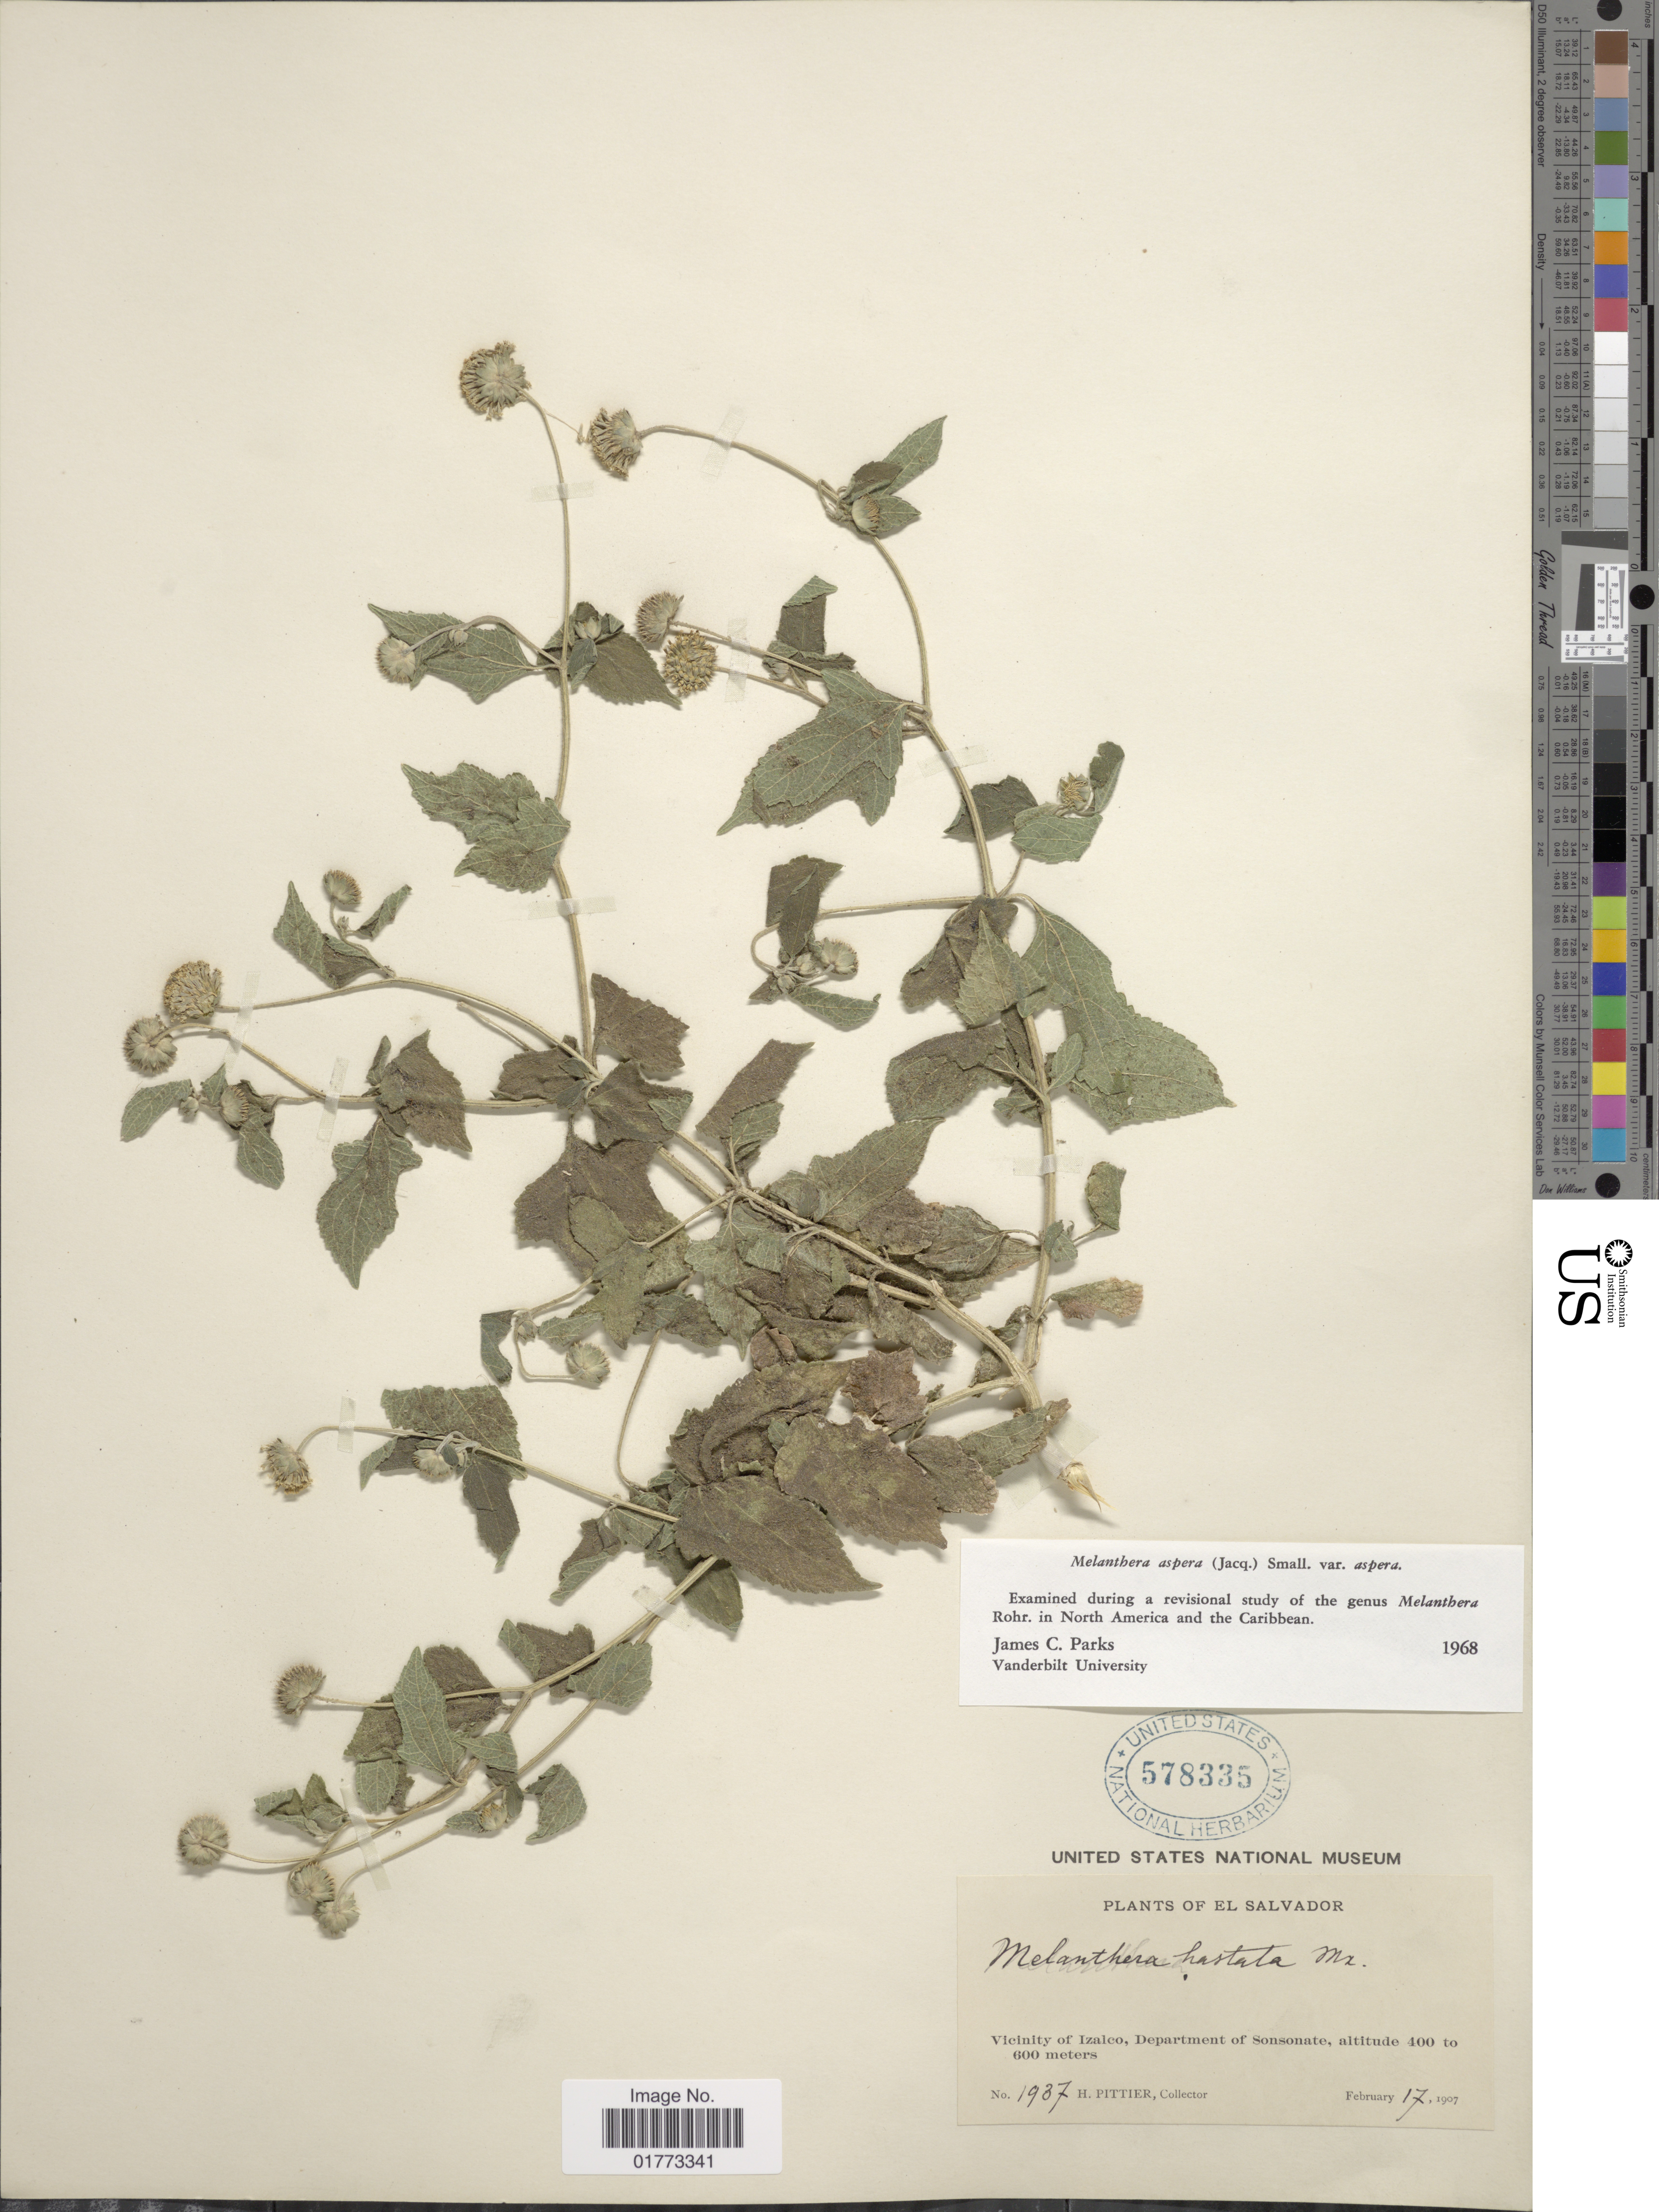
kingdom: Plantae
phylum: Tracheophyta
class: Magnoliopsida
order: Asterales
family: Asteraceae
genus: Melanthera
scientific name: Melanthera nivea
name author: (L.) Small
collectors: H. F. Pittier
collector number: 1937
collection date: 1907-02-17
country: El Salvador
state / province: Sonsonate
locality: Vicinity of Izalco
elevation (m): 400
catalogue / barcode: US 578335